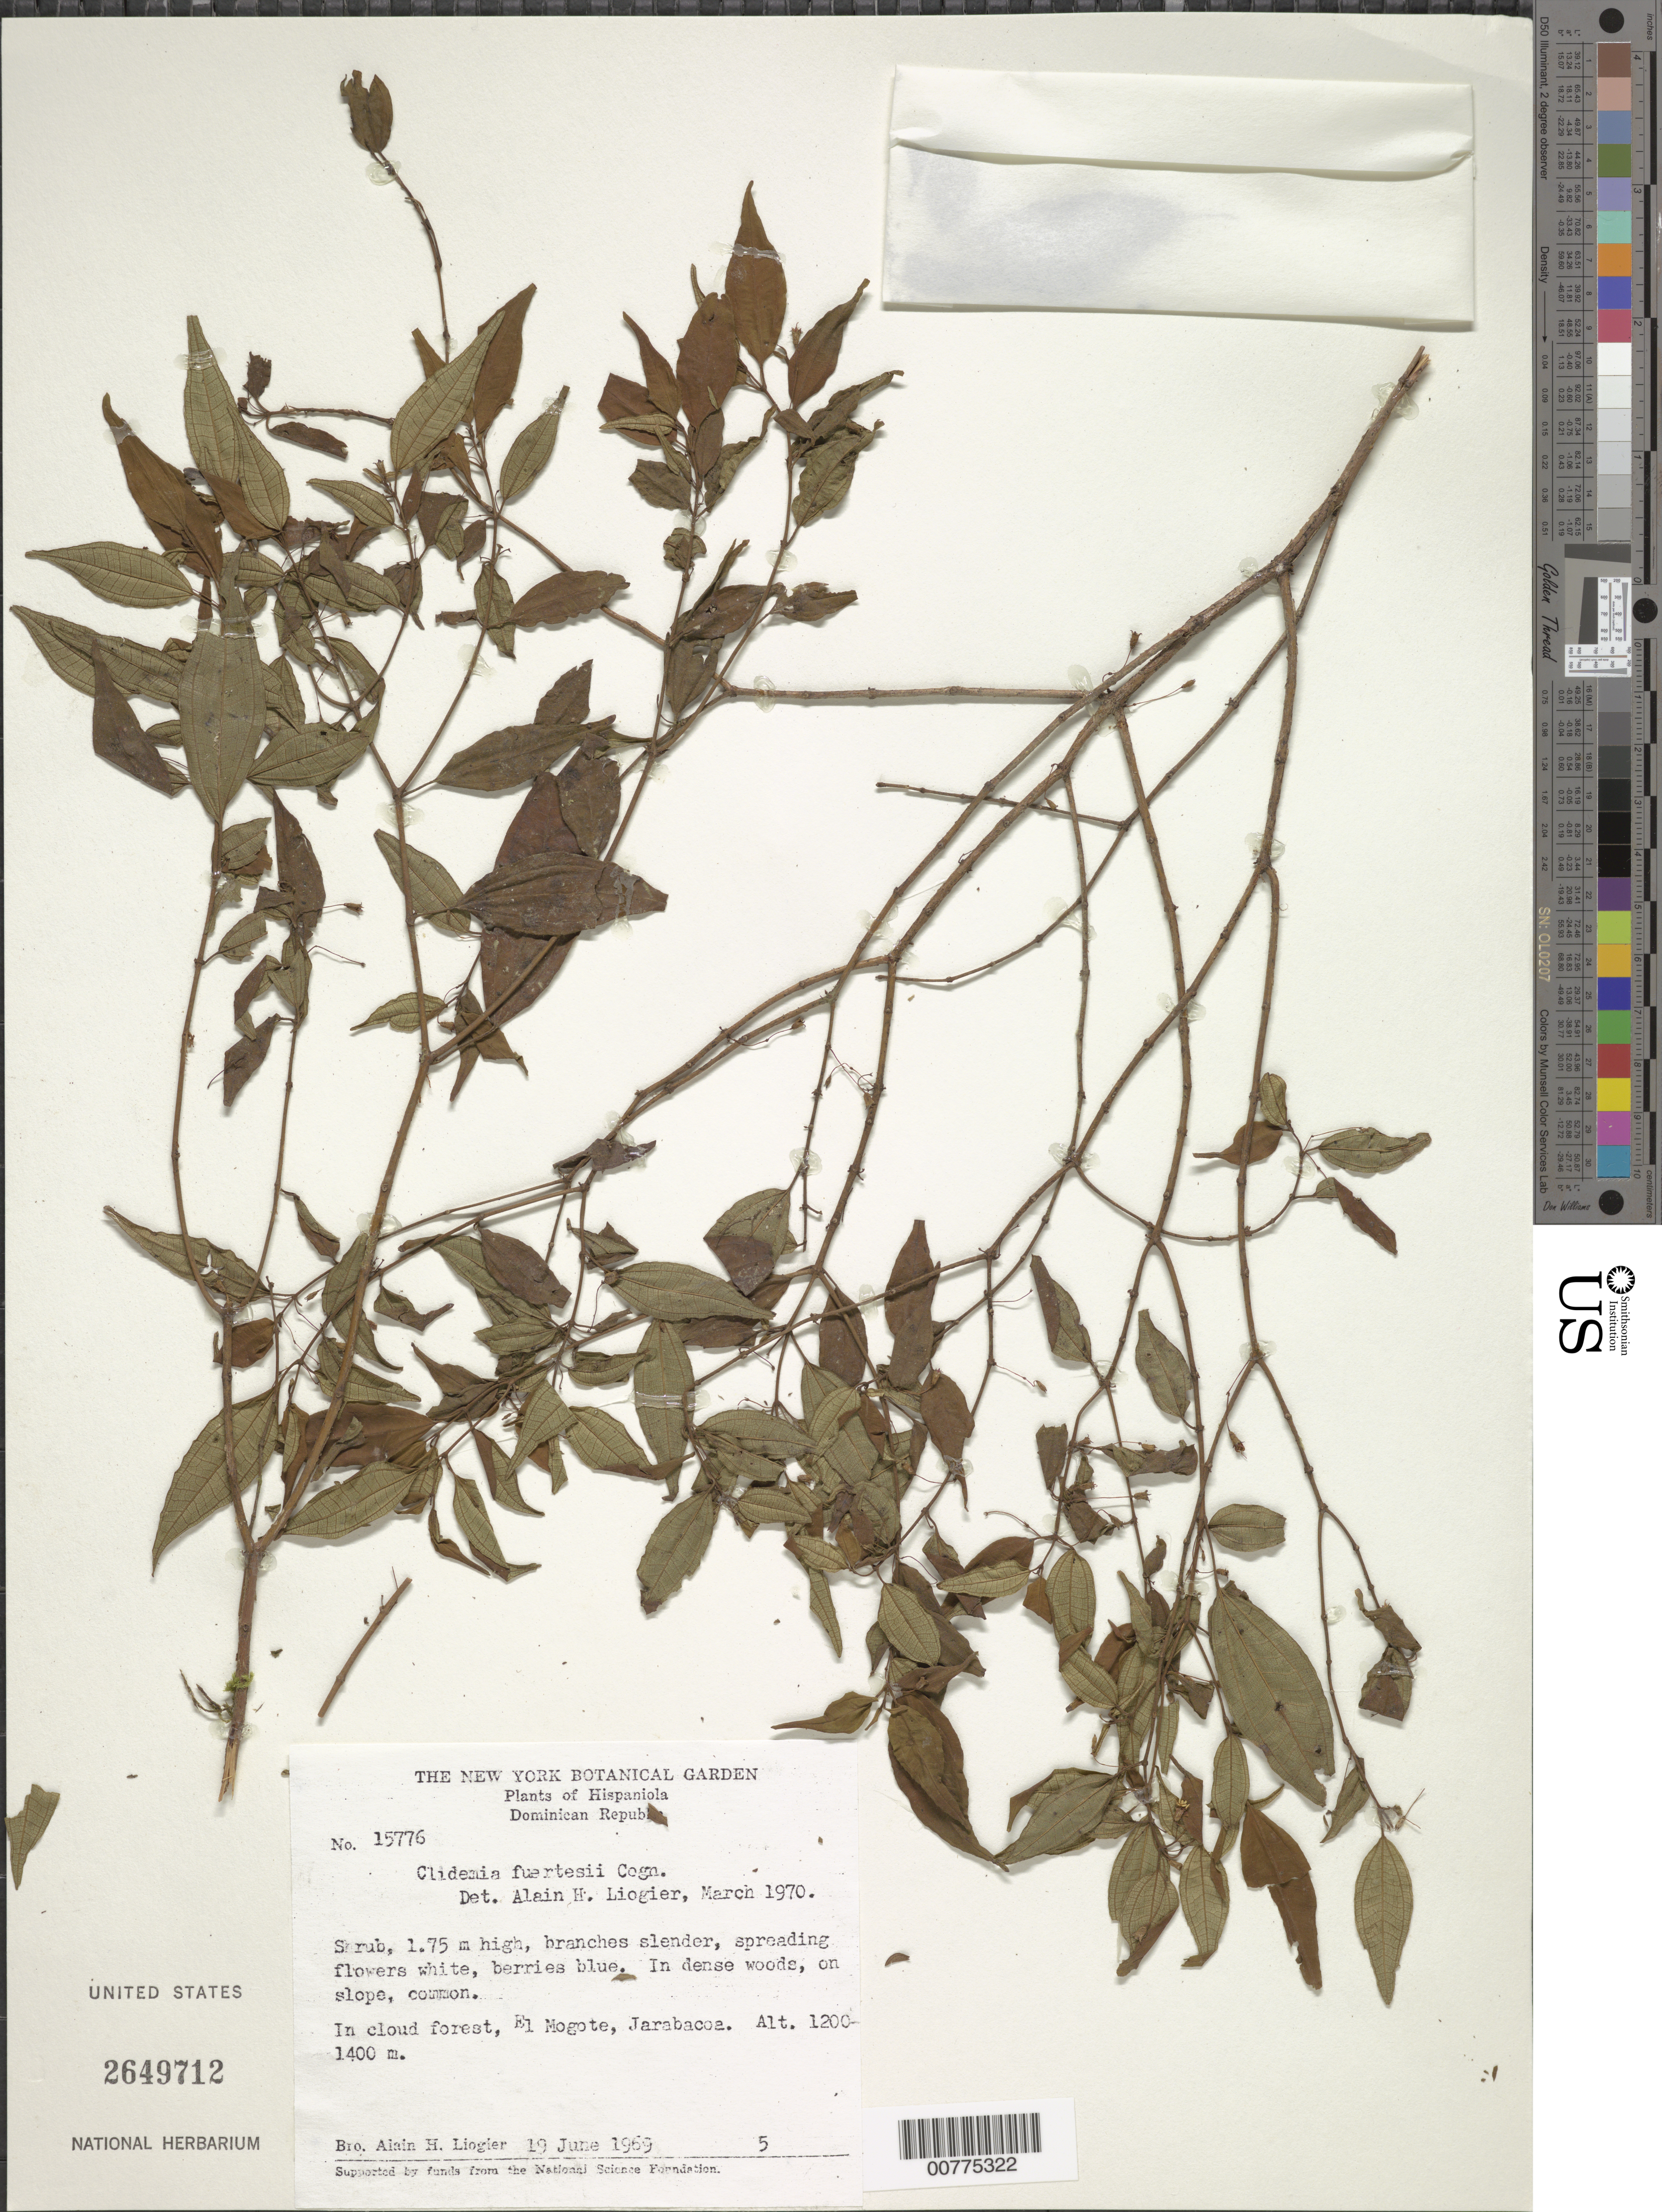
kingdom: Plantae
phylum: Tracheophyta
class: Magnoliopsida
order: Myrtales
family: Melastomataceae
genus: Sagraea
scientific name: Sagraea fuertesii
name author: (Cogn.) Alain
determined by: Liogier, Alain H.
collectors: A. H. Liogier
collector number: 15776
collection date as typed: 19 Jun 1969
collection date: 1969-06-19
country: Dominican Republic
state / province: La Vega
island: Hispaniola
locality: Jarabacoa, El Mogote.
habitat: In cloud forest.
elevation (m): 1200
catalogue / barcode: US 2649712